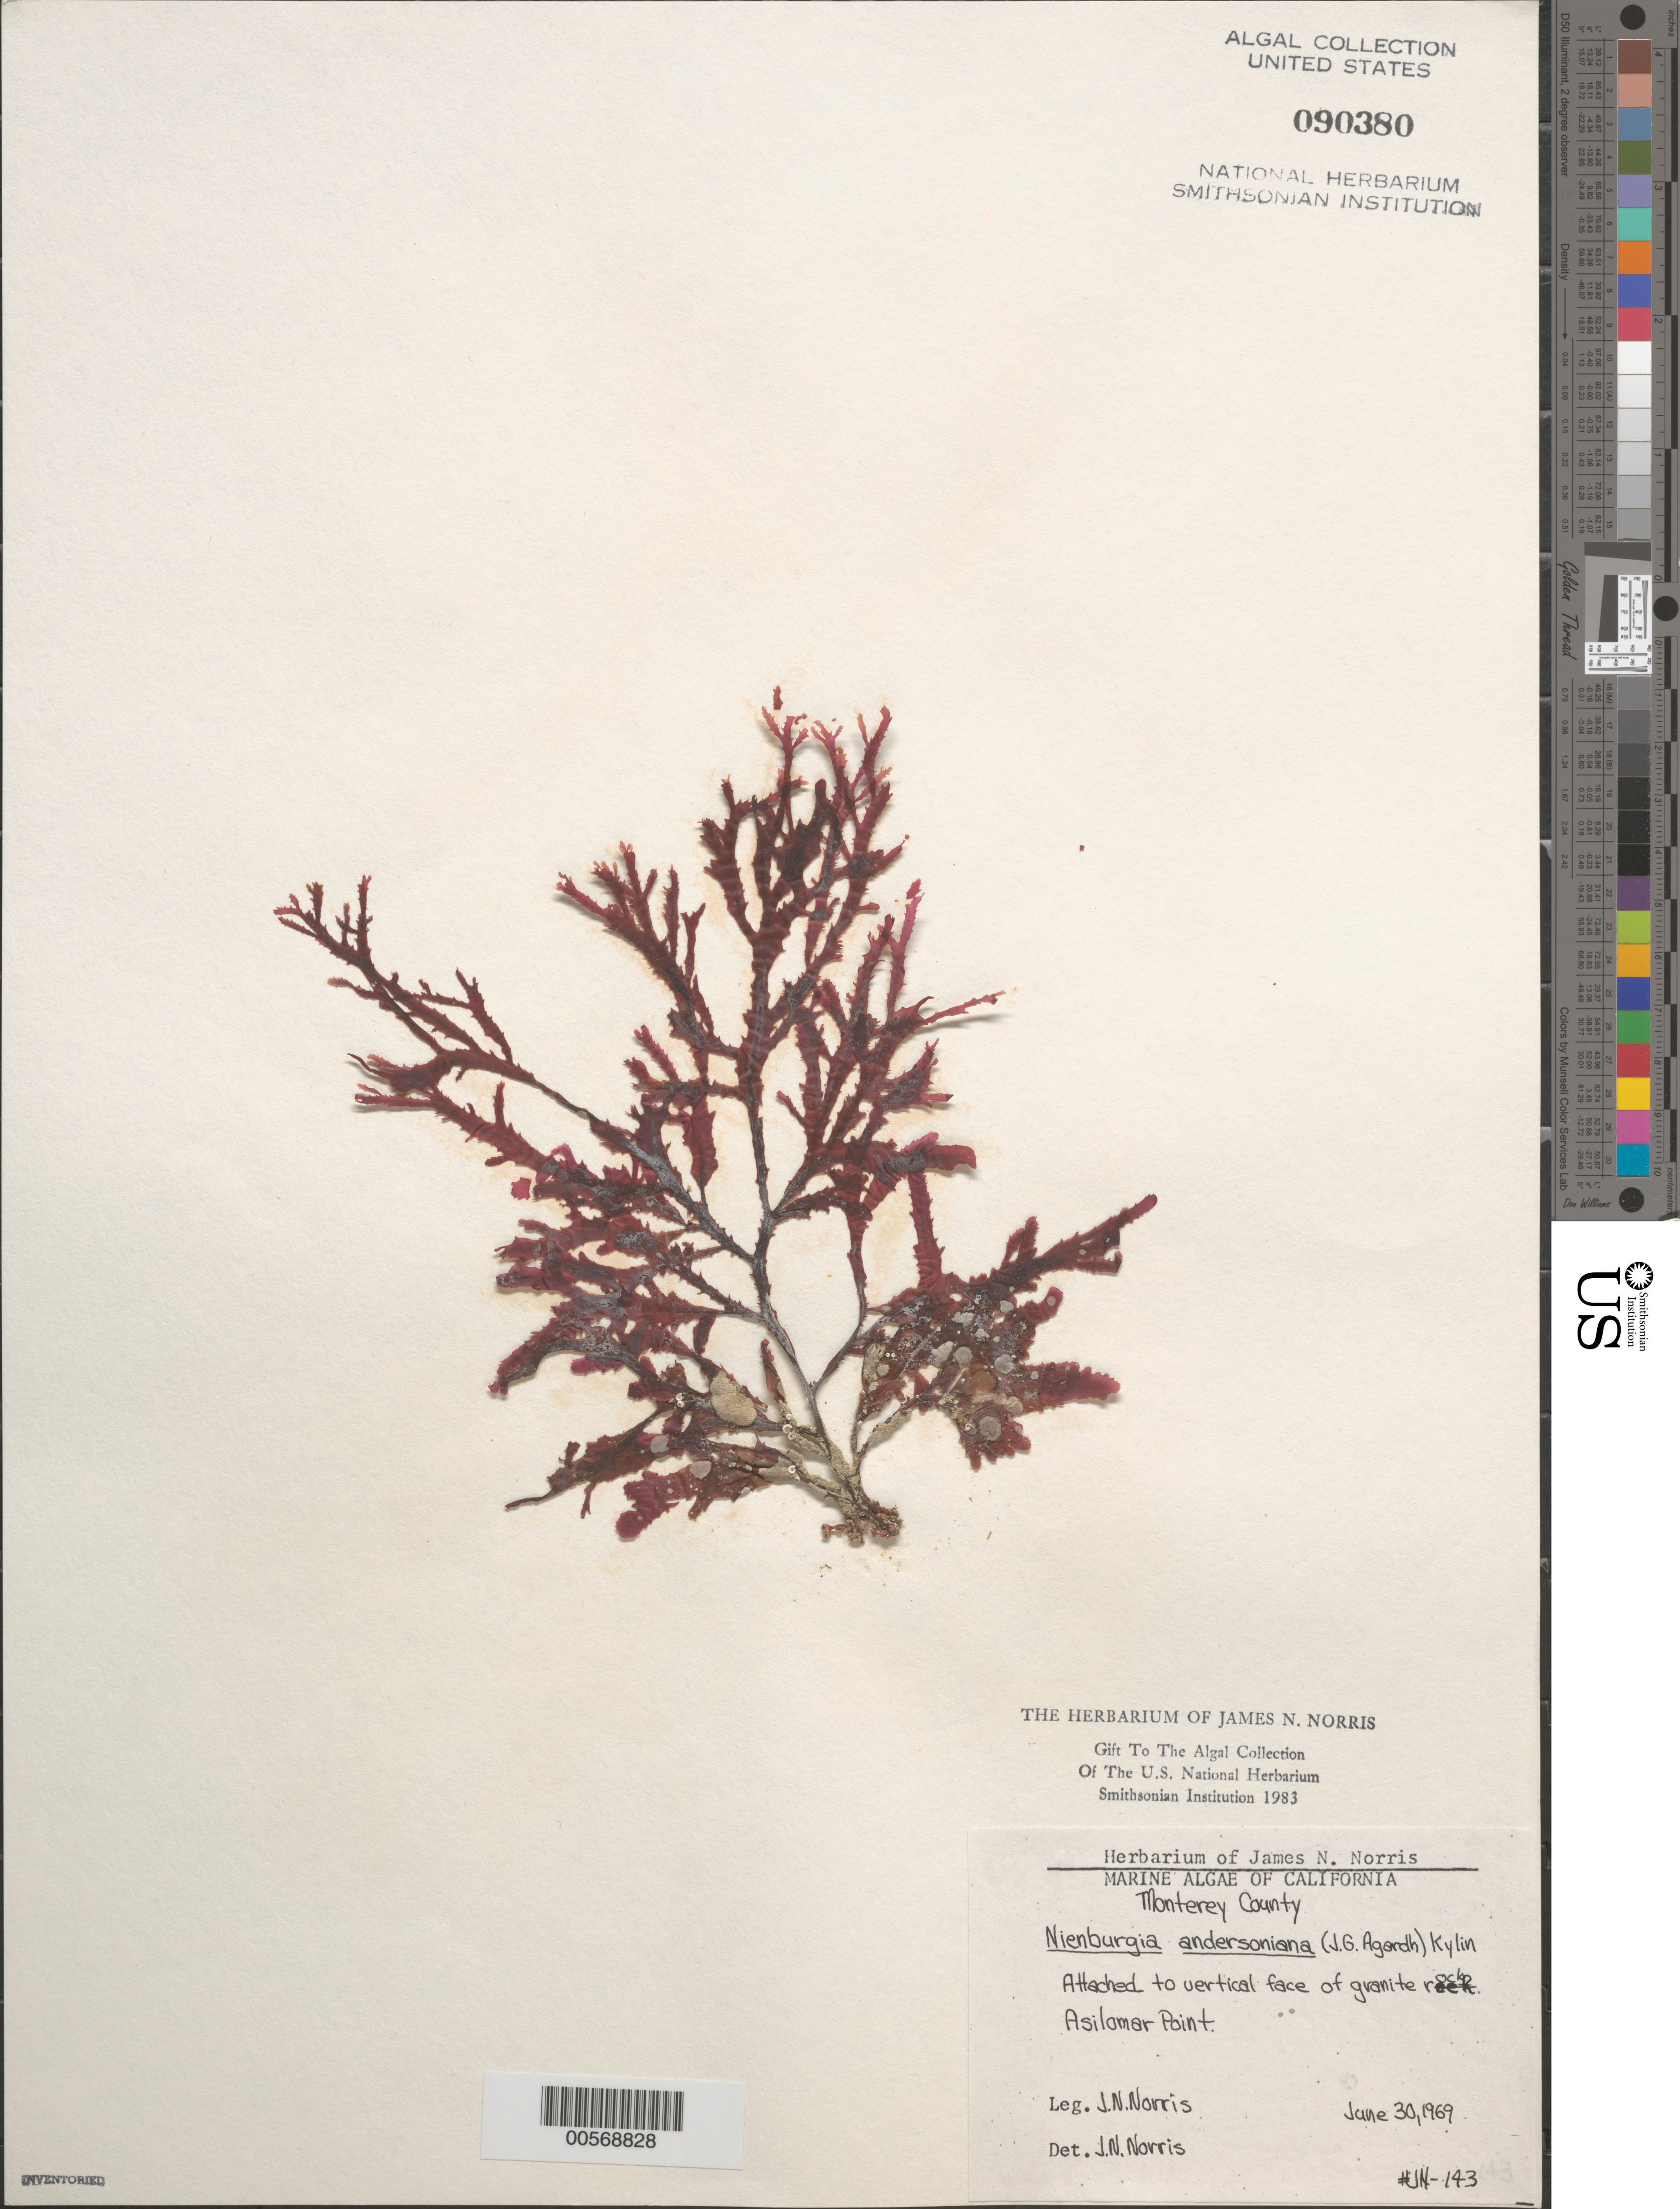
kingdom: Plantae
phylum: Rhodophyta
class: Florideophyceae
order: Ceramiales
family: Delesseriaceae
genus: Nienburgia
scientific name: Nienburgia andersoniana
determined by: Norris, James N.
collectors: J. N. Norris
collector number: JN-143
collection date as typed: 30 Jun 1969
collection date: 1969-06-30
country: United States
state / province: California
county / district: Monterey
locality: Asilomar Point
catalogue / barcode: US 90380